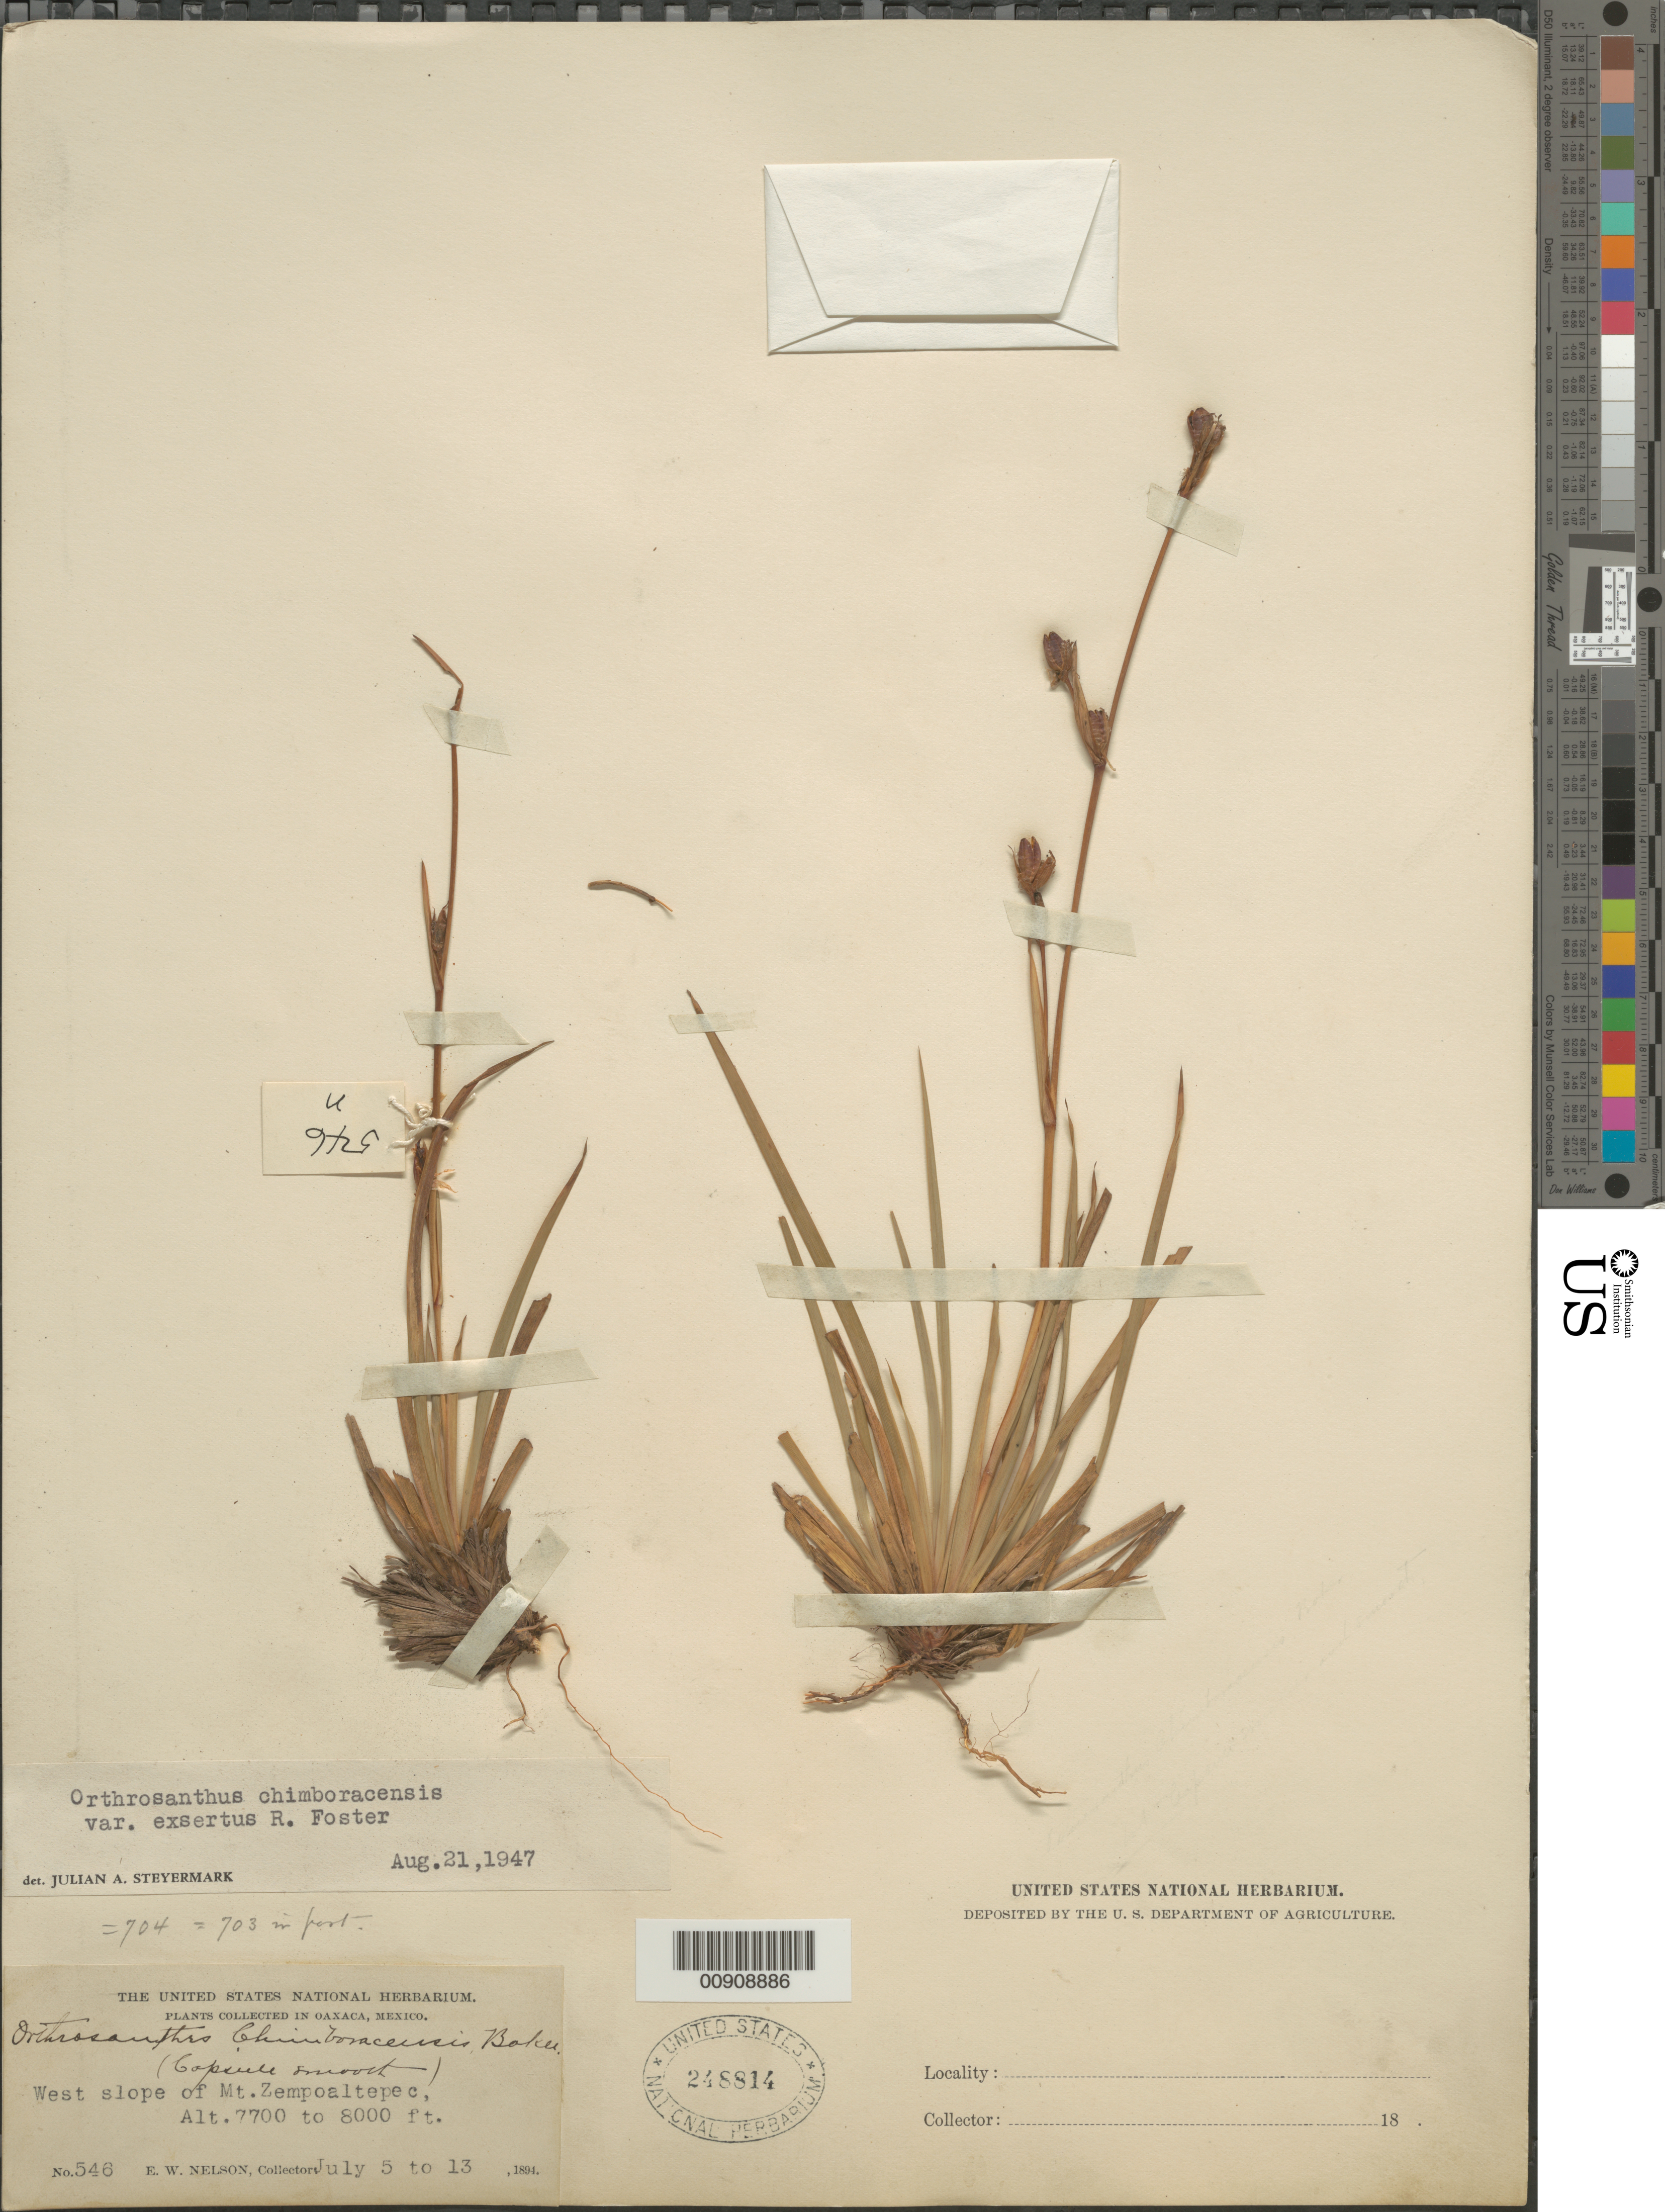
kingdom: Plantae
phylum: Tracheophyta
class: Liliopsida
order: Asparagales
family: Iridaceae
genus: Orthrosanthus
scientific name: Orthrosanthus chimboracensis var. exsertus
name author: R.C. Foster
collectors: E. W. Nelson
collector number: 546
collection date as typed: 05 Jul 1894 to 13 Jul 1894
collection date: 1894-07-05/1894-07-13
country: Mexico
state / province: Oaxaca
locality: West slope of Mt. Zempoaltepec.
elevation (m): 2347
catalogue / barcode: US 248814